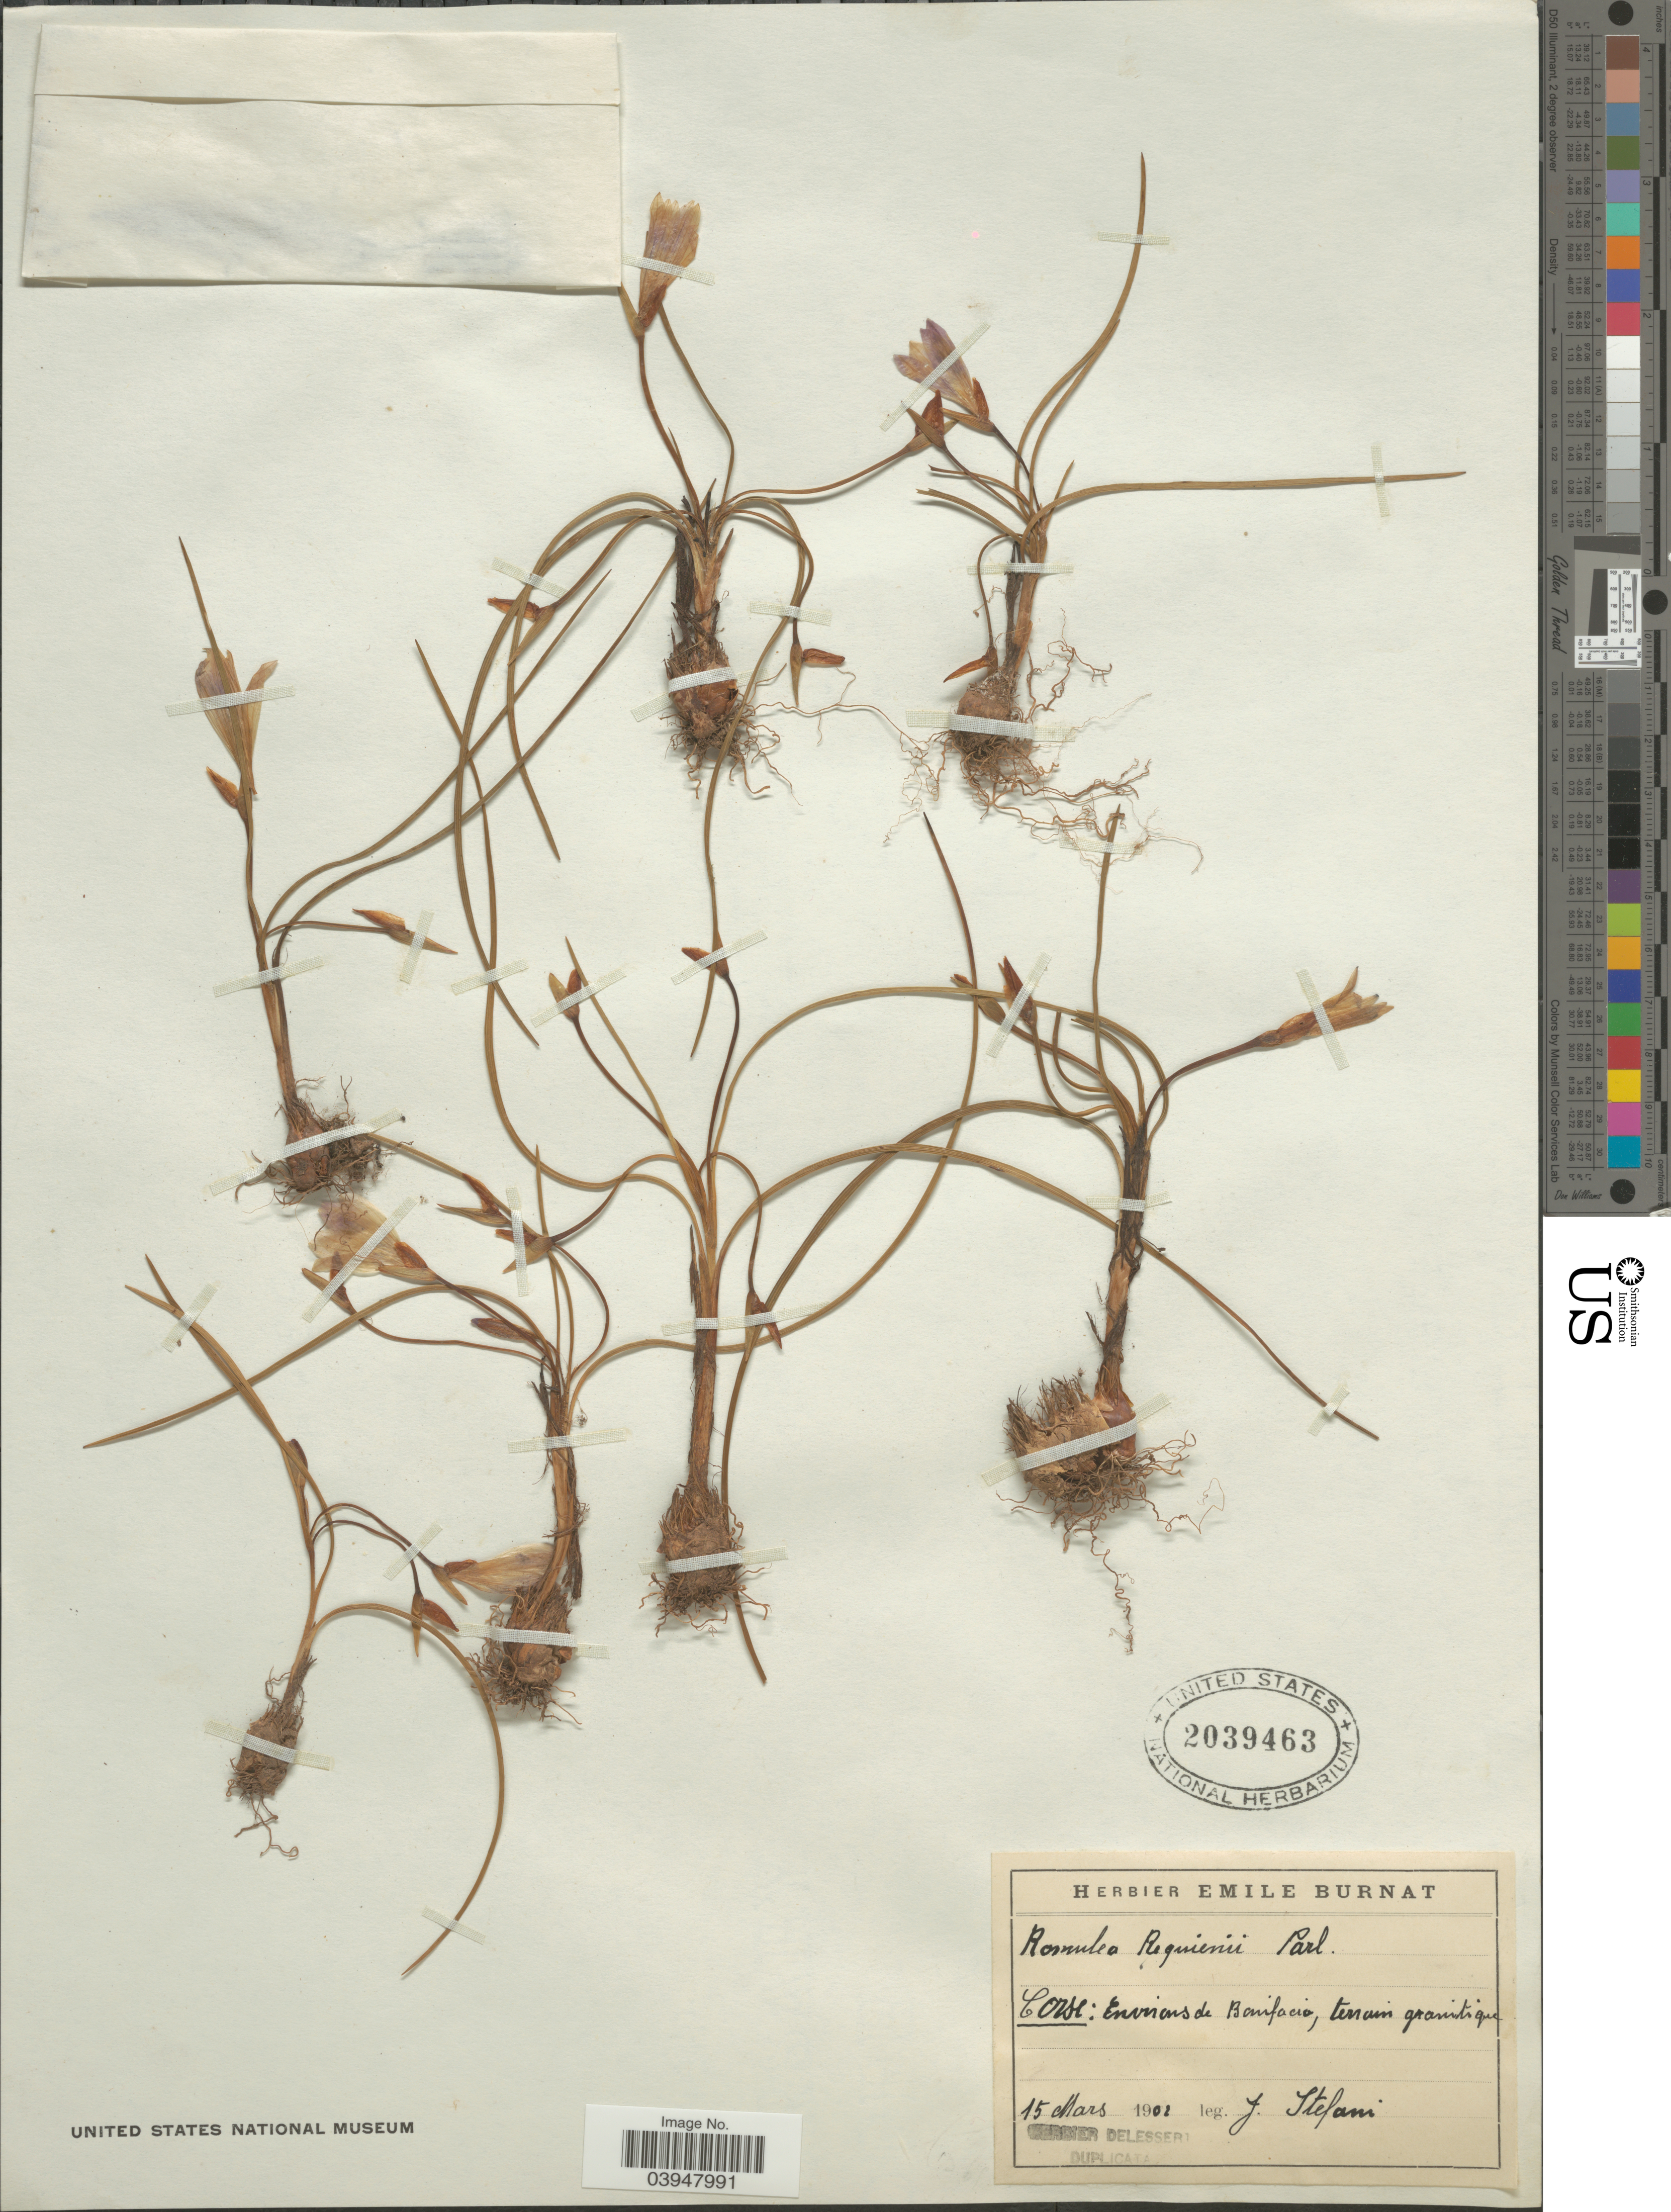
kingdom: Plantae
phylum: Tracheophyta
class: Liliopsida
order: Asparagales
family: Iridaceae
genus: Romulea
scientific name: Romulea bulbocodium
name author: (L.) Sebast. & Mauri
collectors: J. Stefani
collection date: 1902-03-15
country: France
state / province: Corsica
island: Corse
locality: Corse: Environs de Borifacio, terrain granitique.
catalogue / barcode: US 2039463